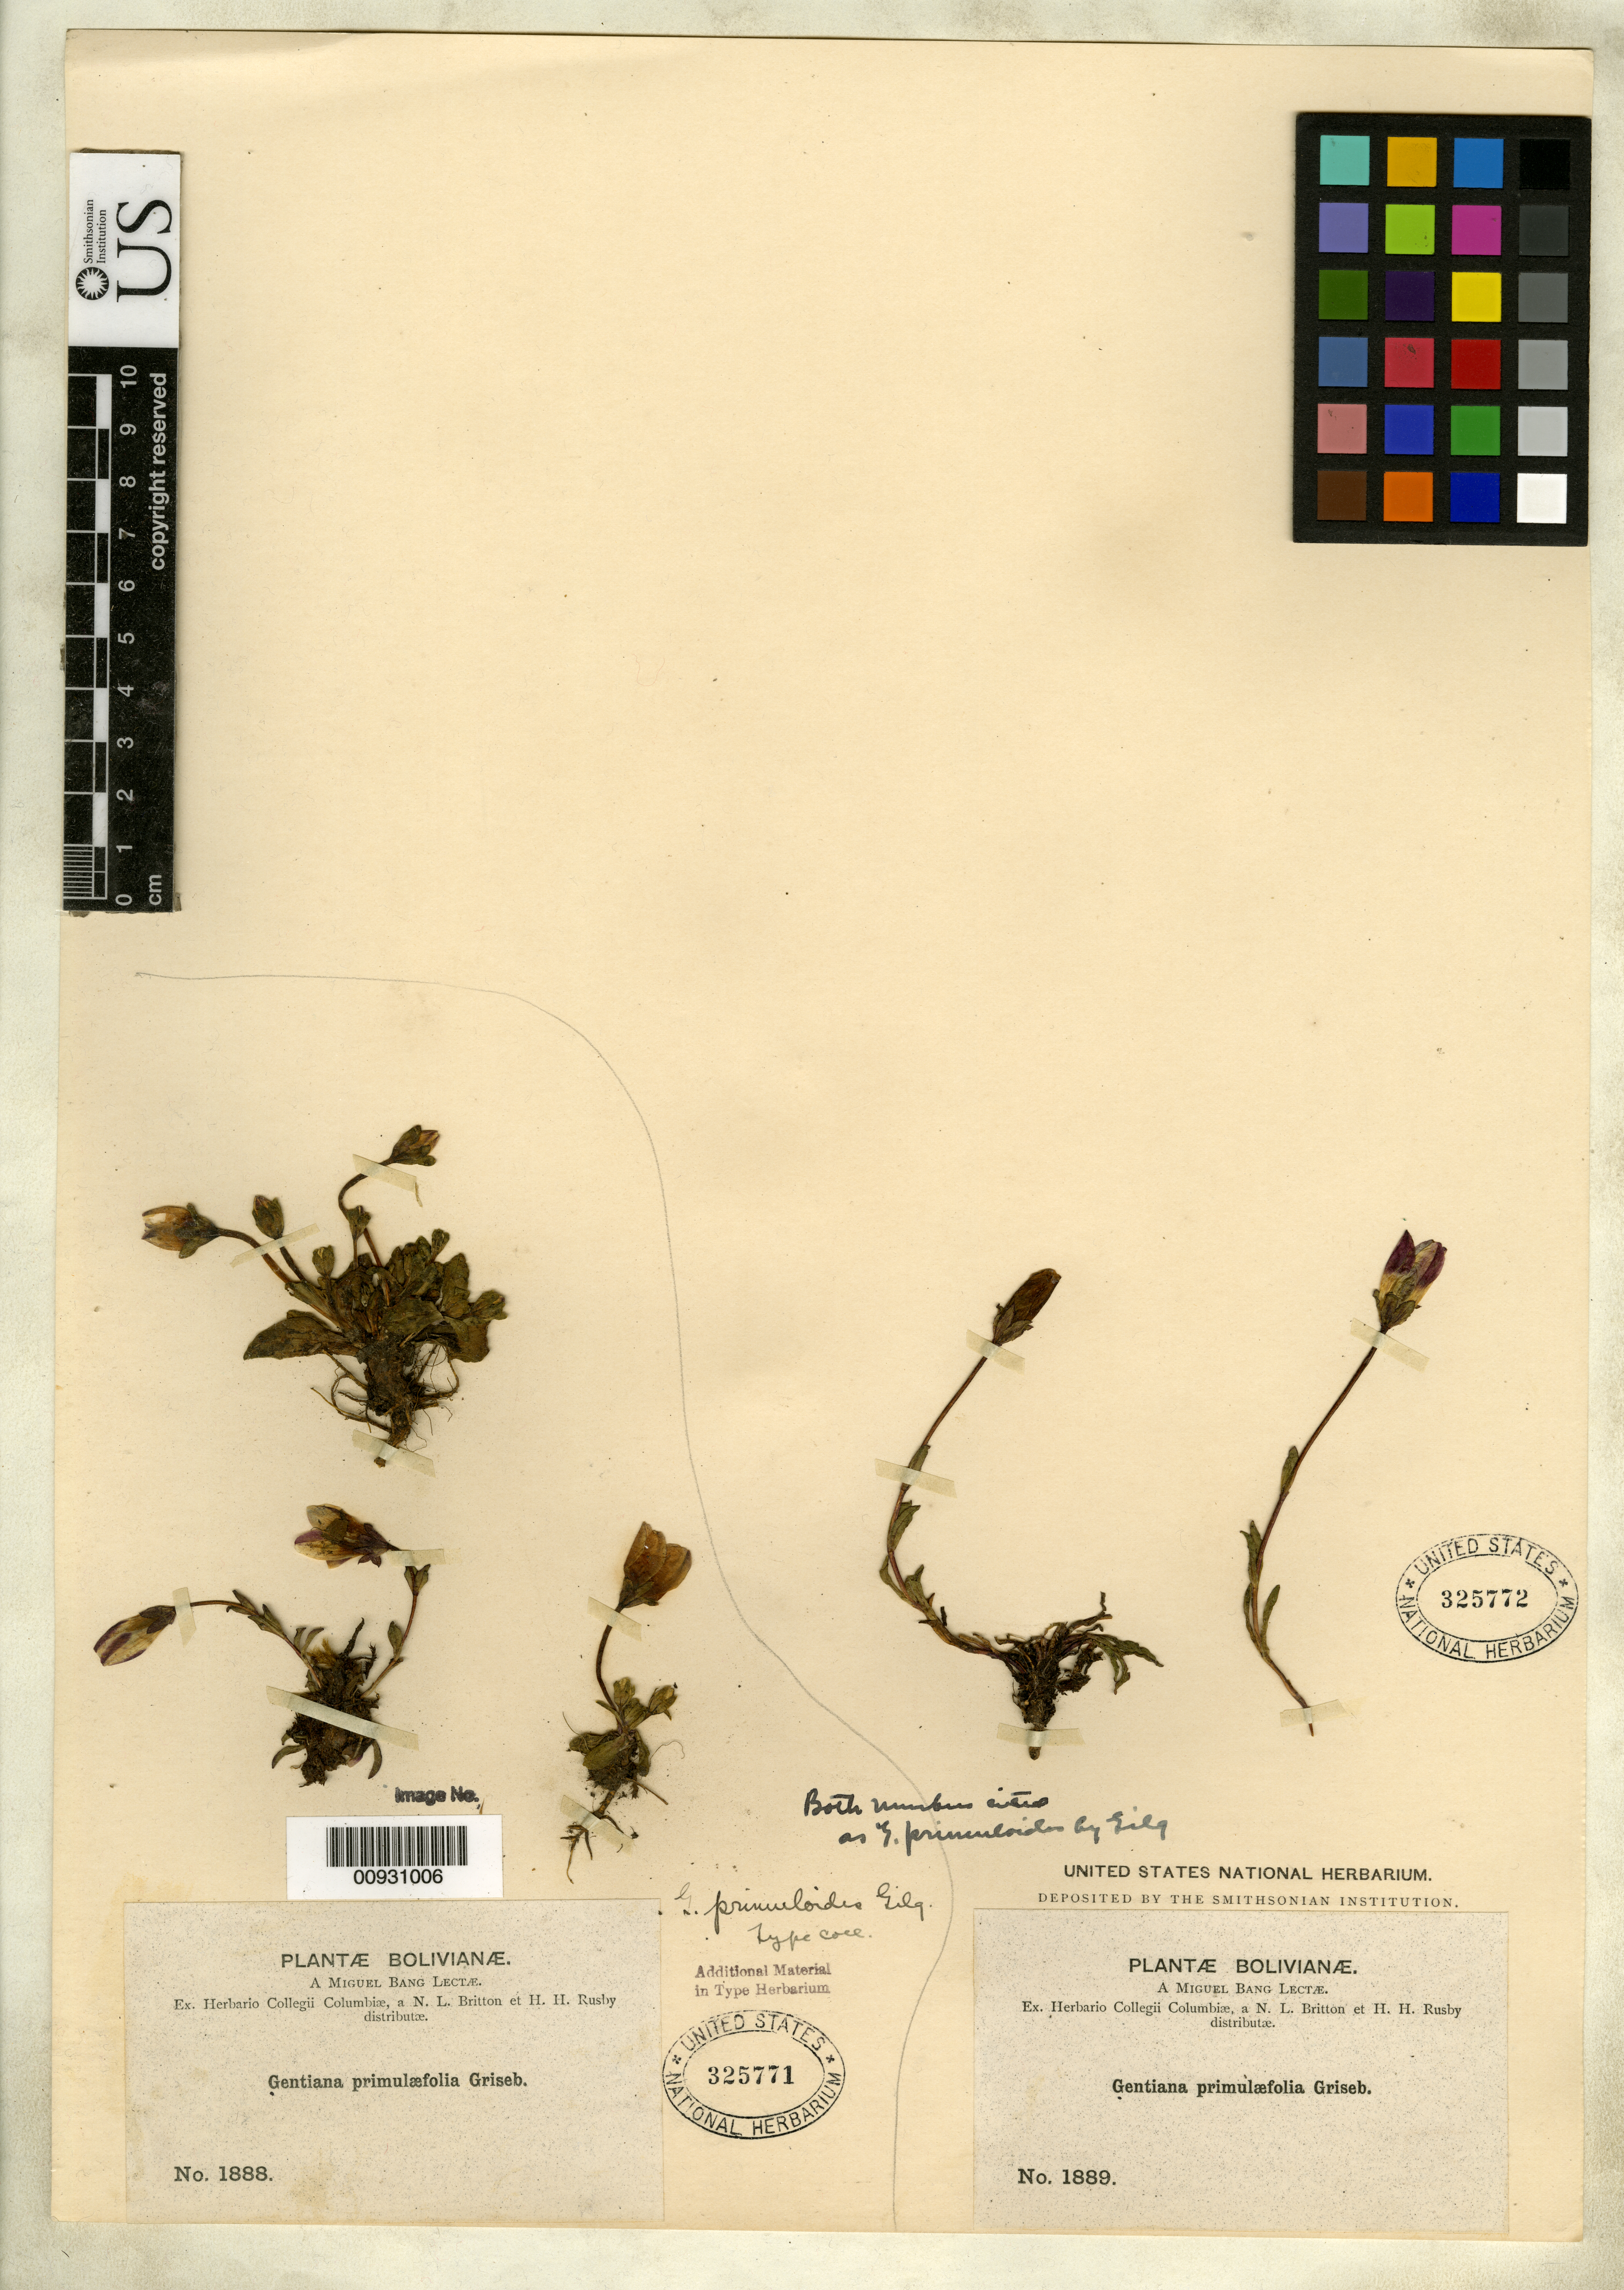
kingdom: Plantae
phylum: Tracheophyta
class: Magnoliopsida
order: Gentianales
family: Gentianaceae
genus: Gentiana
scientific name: Gentiana primuloides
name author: Gilg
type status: Isosyntype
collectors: M. Bang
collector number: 1889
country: Bolivia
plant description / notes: Mounted together with another syntype, Bang 1888 (US 325771).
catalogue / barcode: US 325772-2